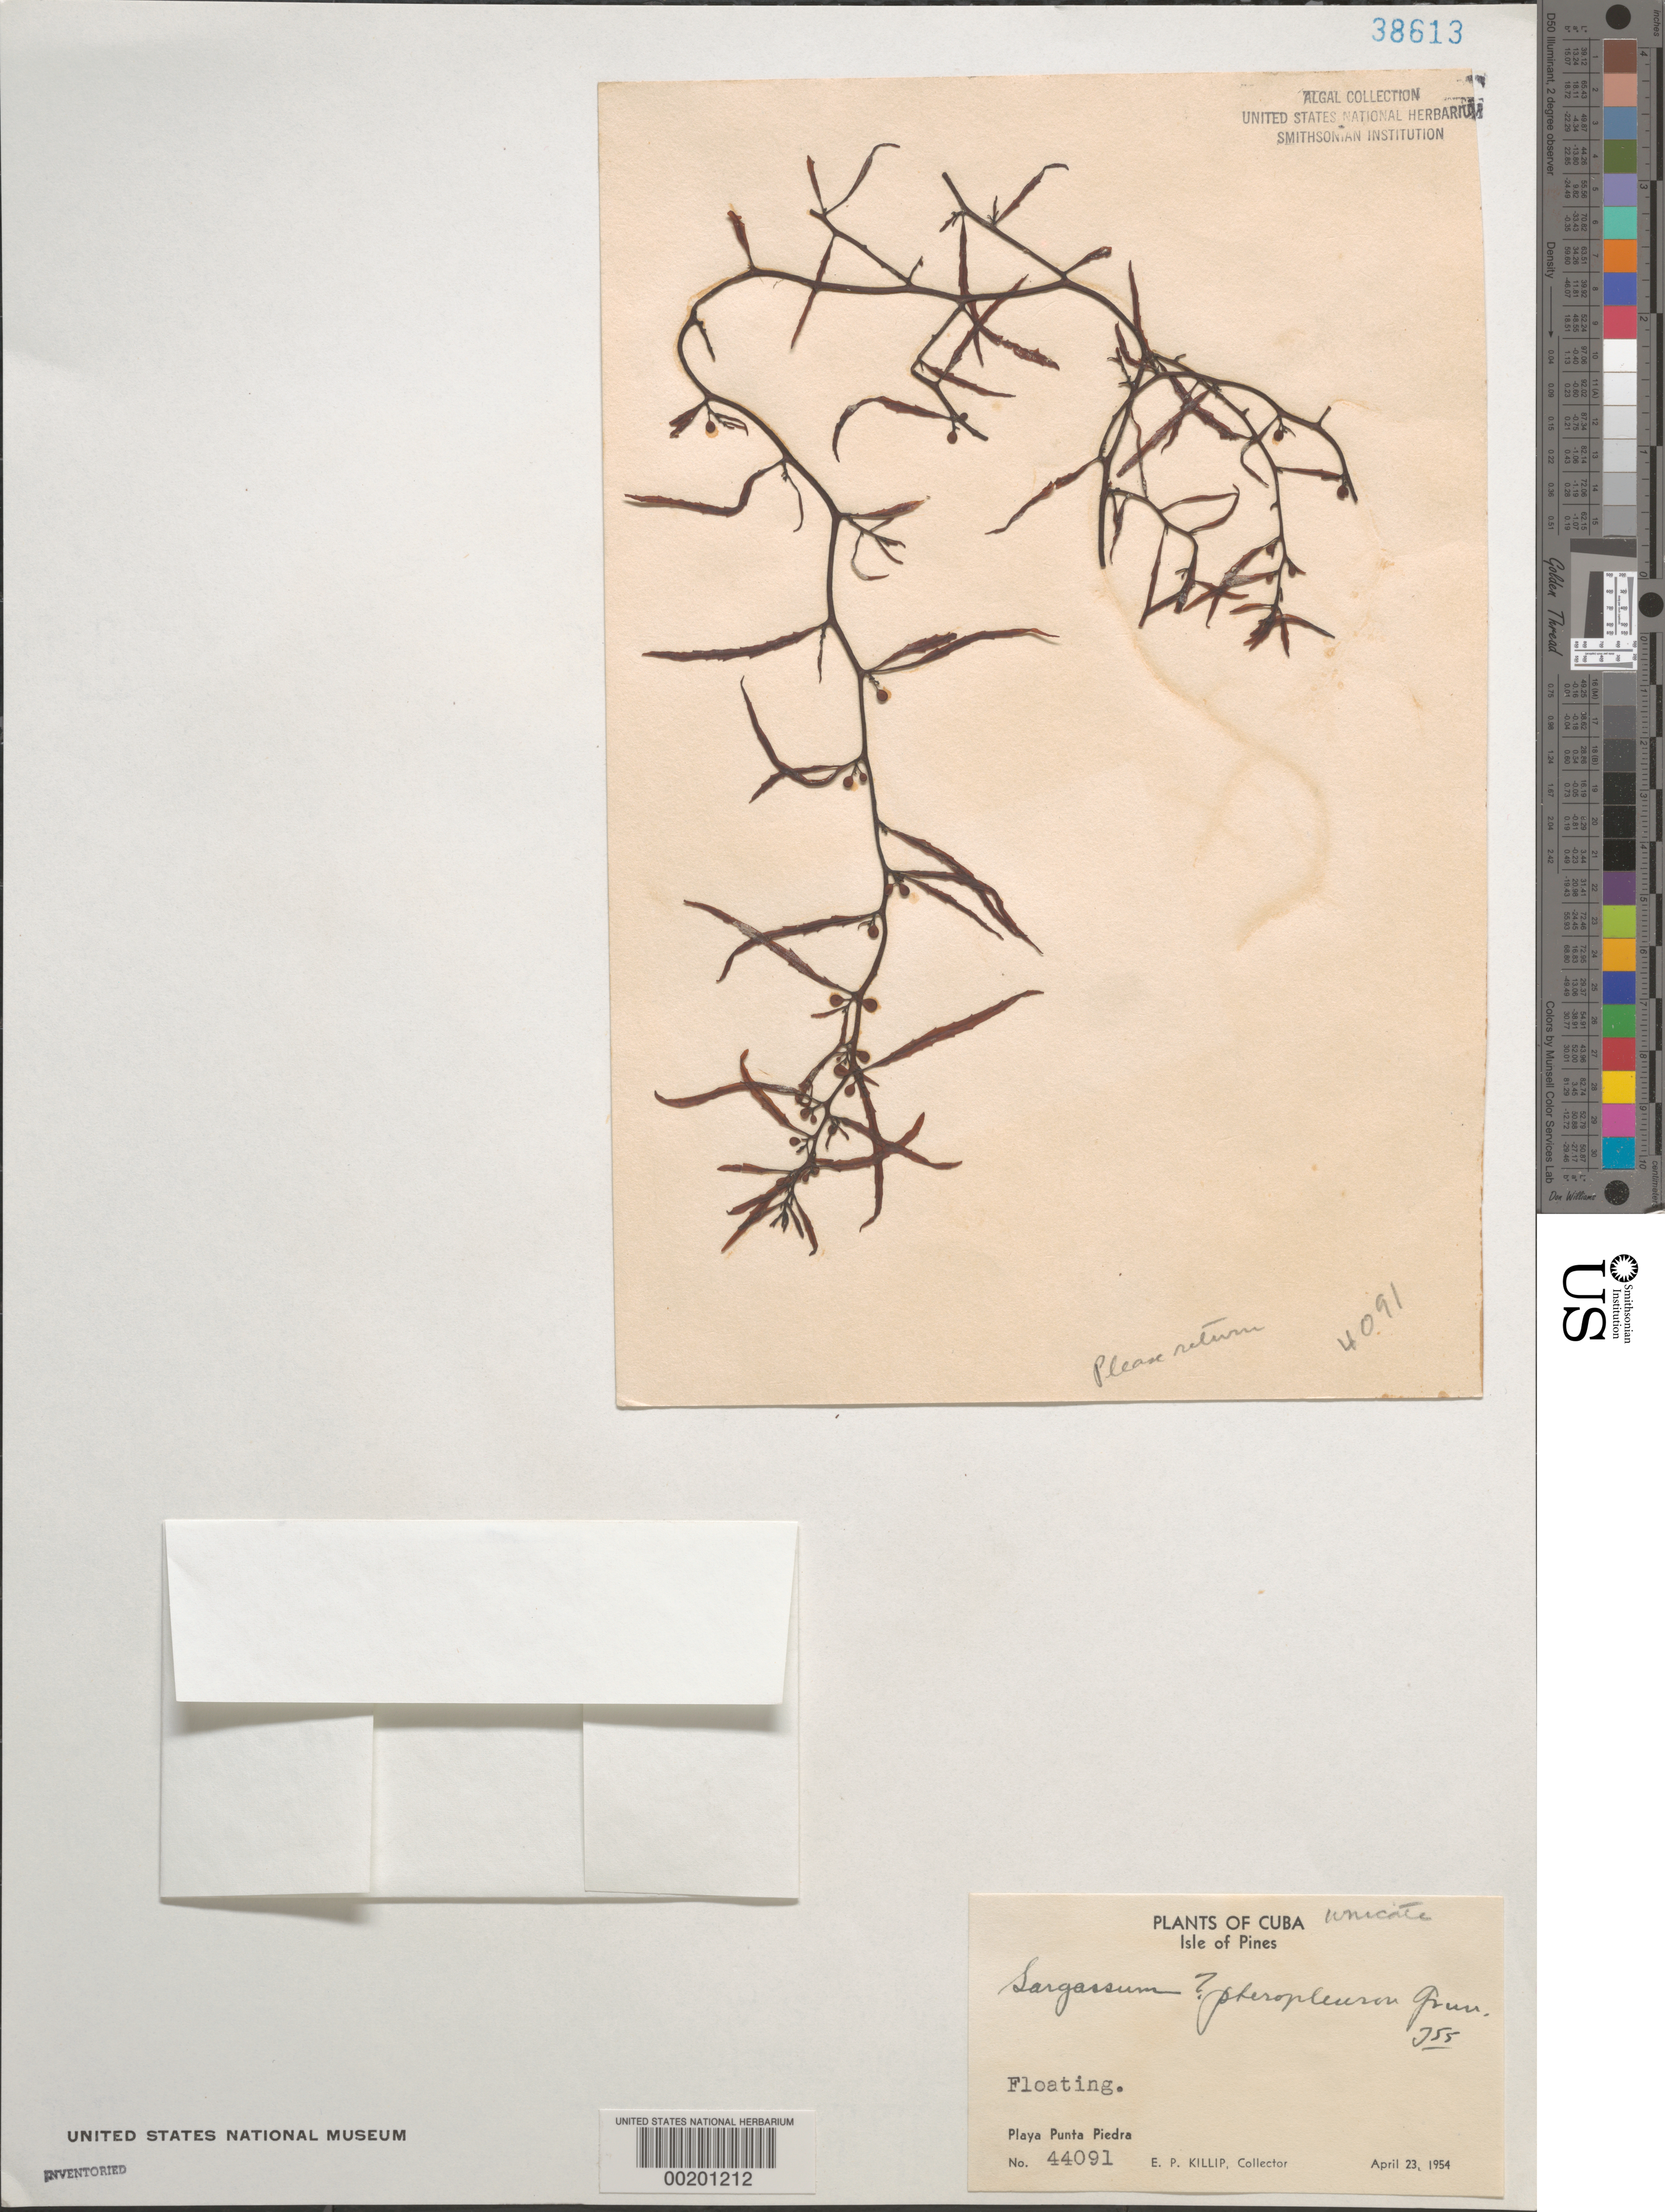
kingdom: Chromista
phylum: Ochrophyta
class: Phaeophyceae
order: Fucales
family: Sargassaceae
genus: Sargassum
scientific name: Sargassum pteropleuron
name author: Grunow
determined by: Taylor, William R.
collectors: E. P. Killip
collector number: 44091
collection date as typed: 23 Apr 1954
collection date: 1954-04-23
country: Cuba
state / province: Isla de La Juventud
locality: Playa punta piedra, isle of youth (isle of pines)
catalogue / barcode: US 38613